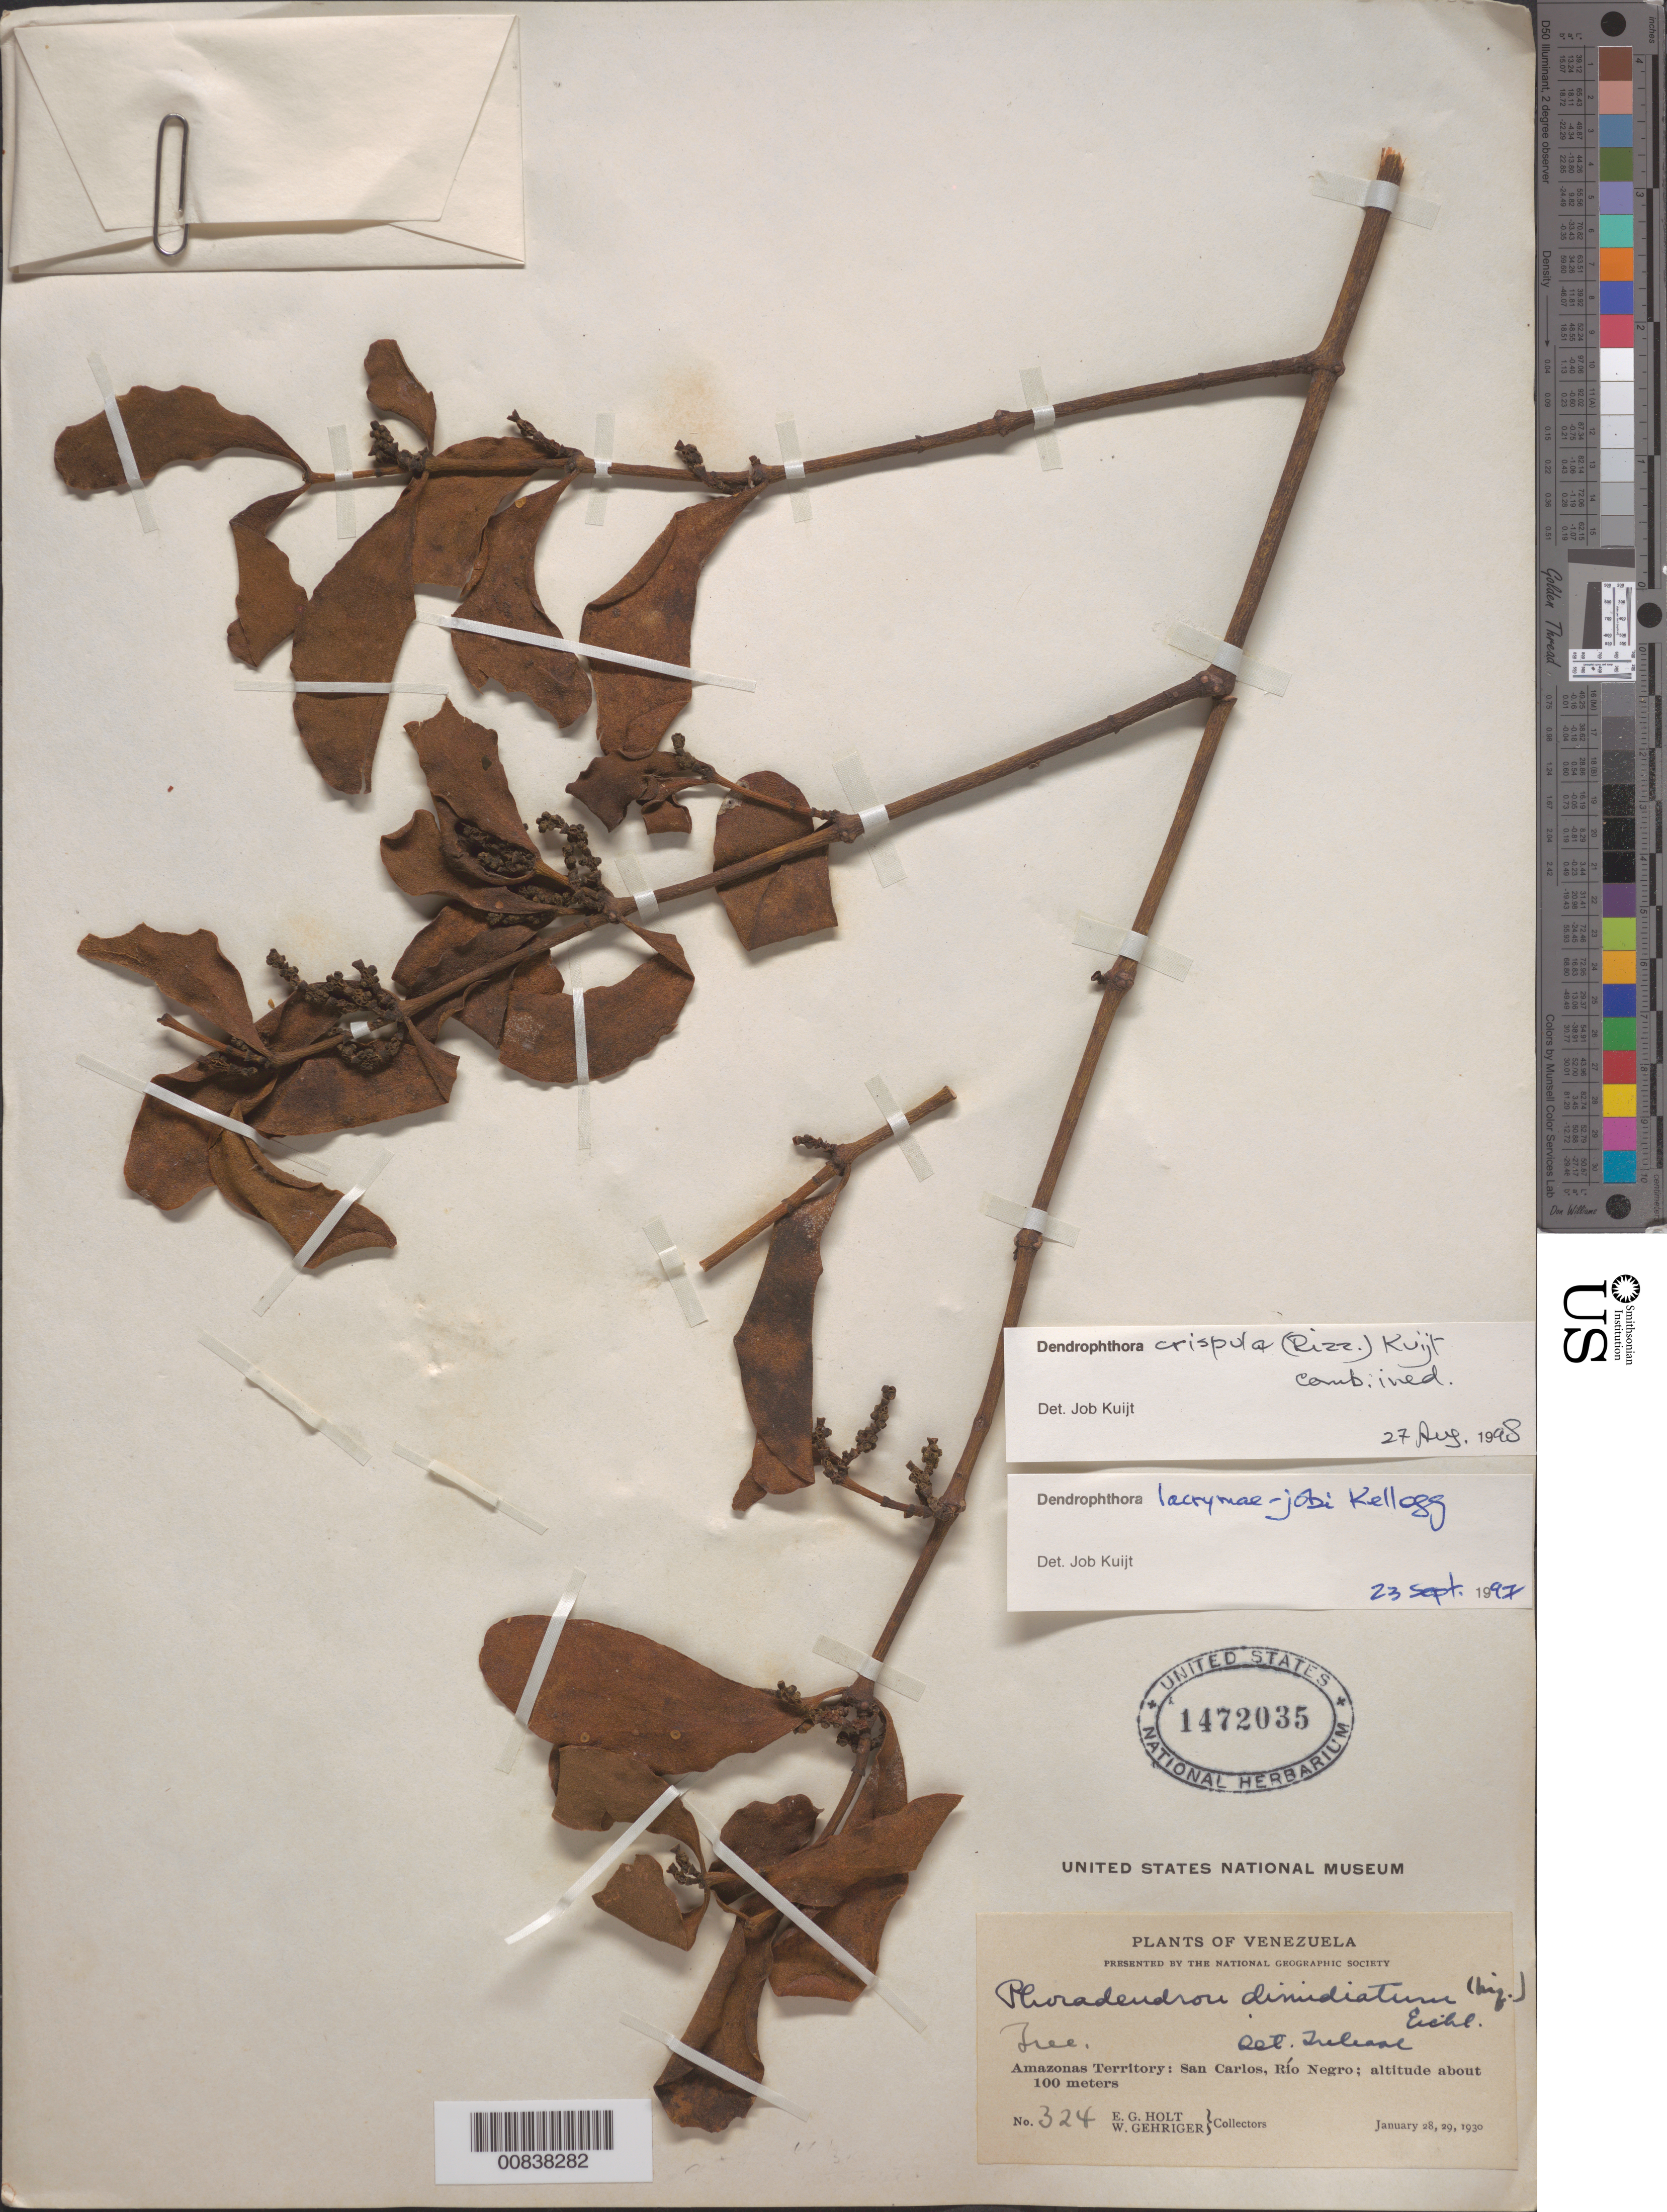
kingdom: Plantae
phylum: Tracheophyta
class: Magnoliopsida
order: Santalales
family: Viscaceae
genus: Dendrophthora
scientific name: Dendrophthora crispula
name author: (Rizzini) Kuijt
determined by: Kuijt, Job, (CANADA)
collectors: E. Holt & W. Gehriger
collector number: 324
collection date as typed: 28-Jan-30 to 29-Jan-30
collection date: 1930-01-28/1930-01-29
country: Venezuela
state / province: Amazonas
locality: San Carlos de Río Negro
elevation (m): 100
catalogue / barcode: US 1472035